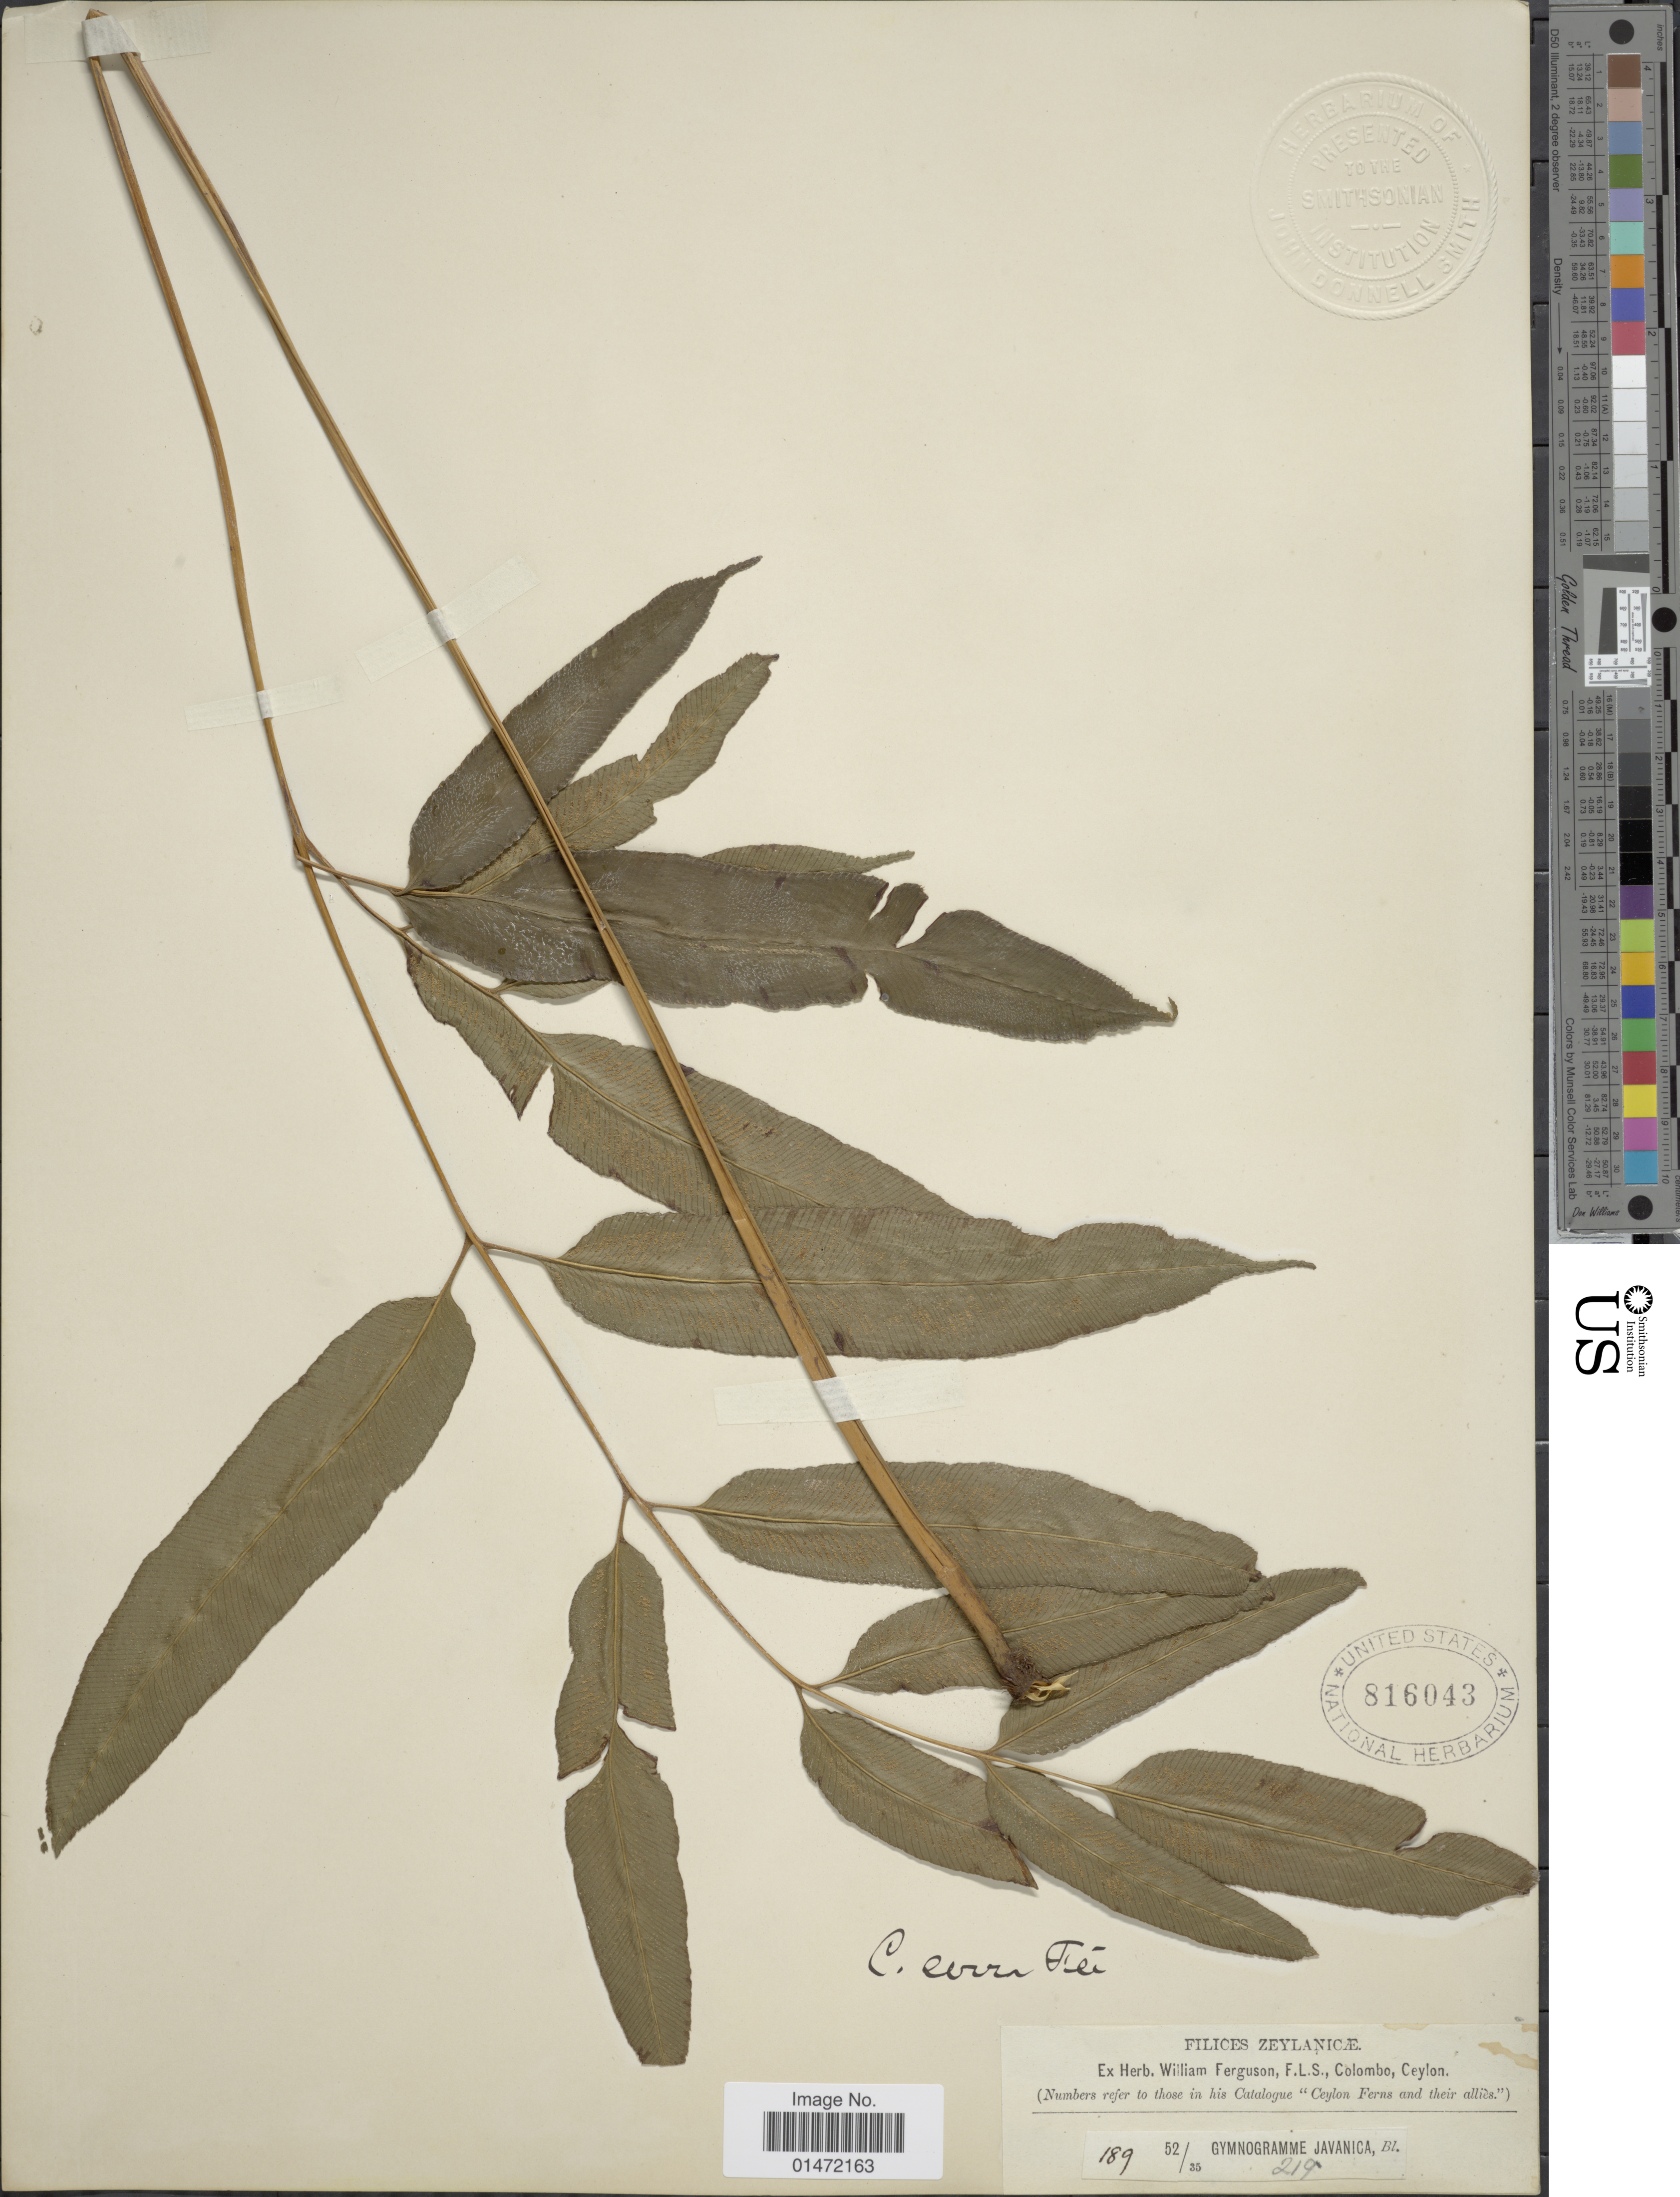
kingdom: Plantae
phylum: Tracheophyta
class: Polypodiopsida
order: Polypodiales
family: Pteridaceae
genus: Coniogramme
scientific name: Coniogramme serra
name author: Fée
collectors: ex herb. W. Ferguson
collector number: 189/219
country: Sri Lanka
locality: Zeylanicæ, Ceylon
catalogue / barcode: US 816043